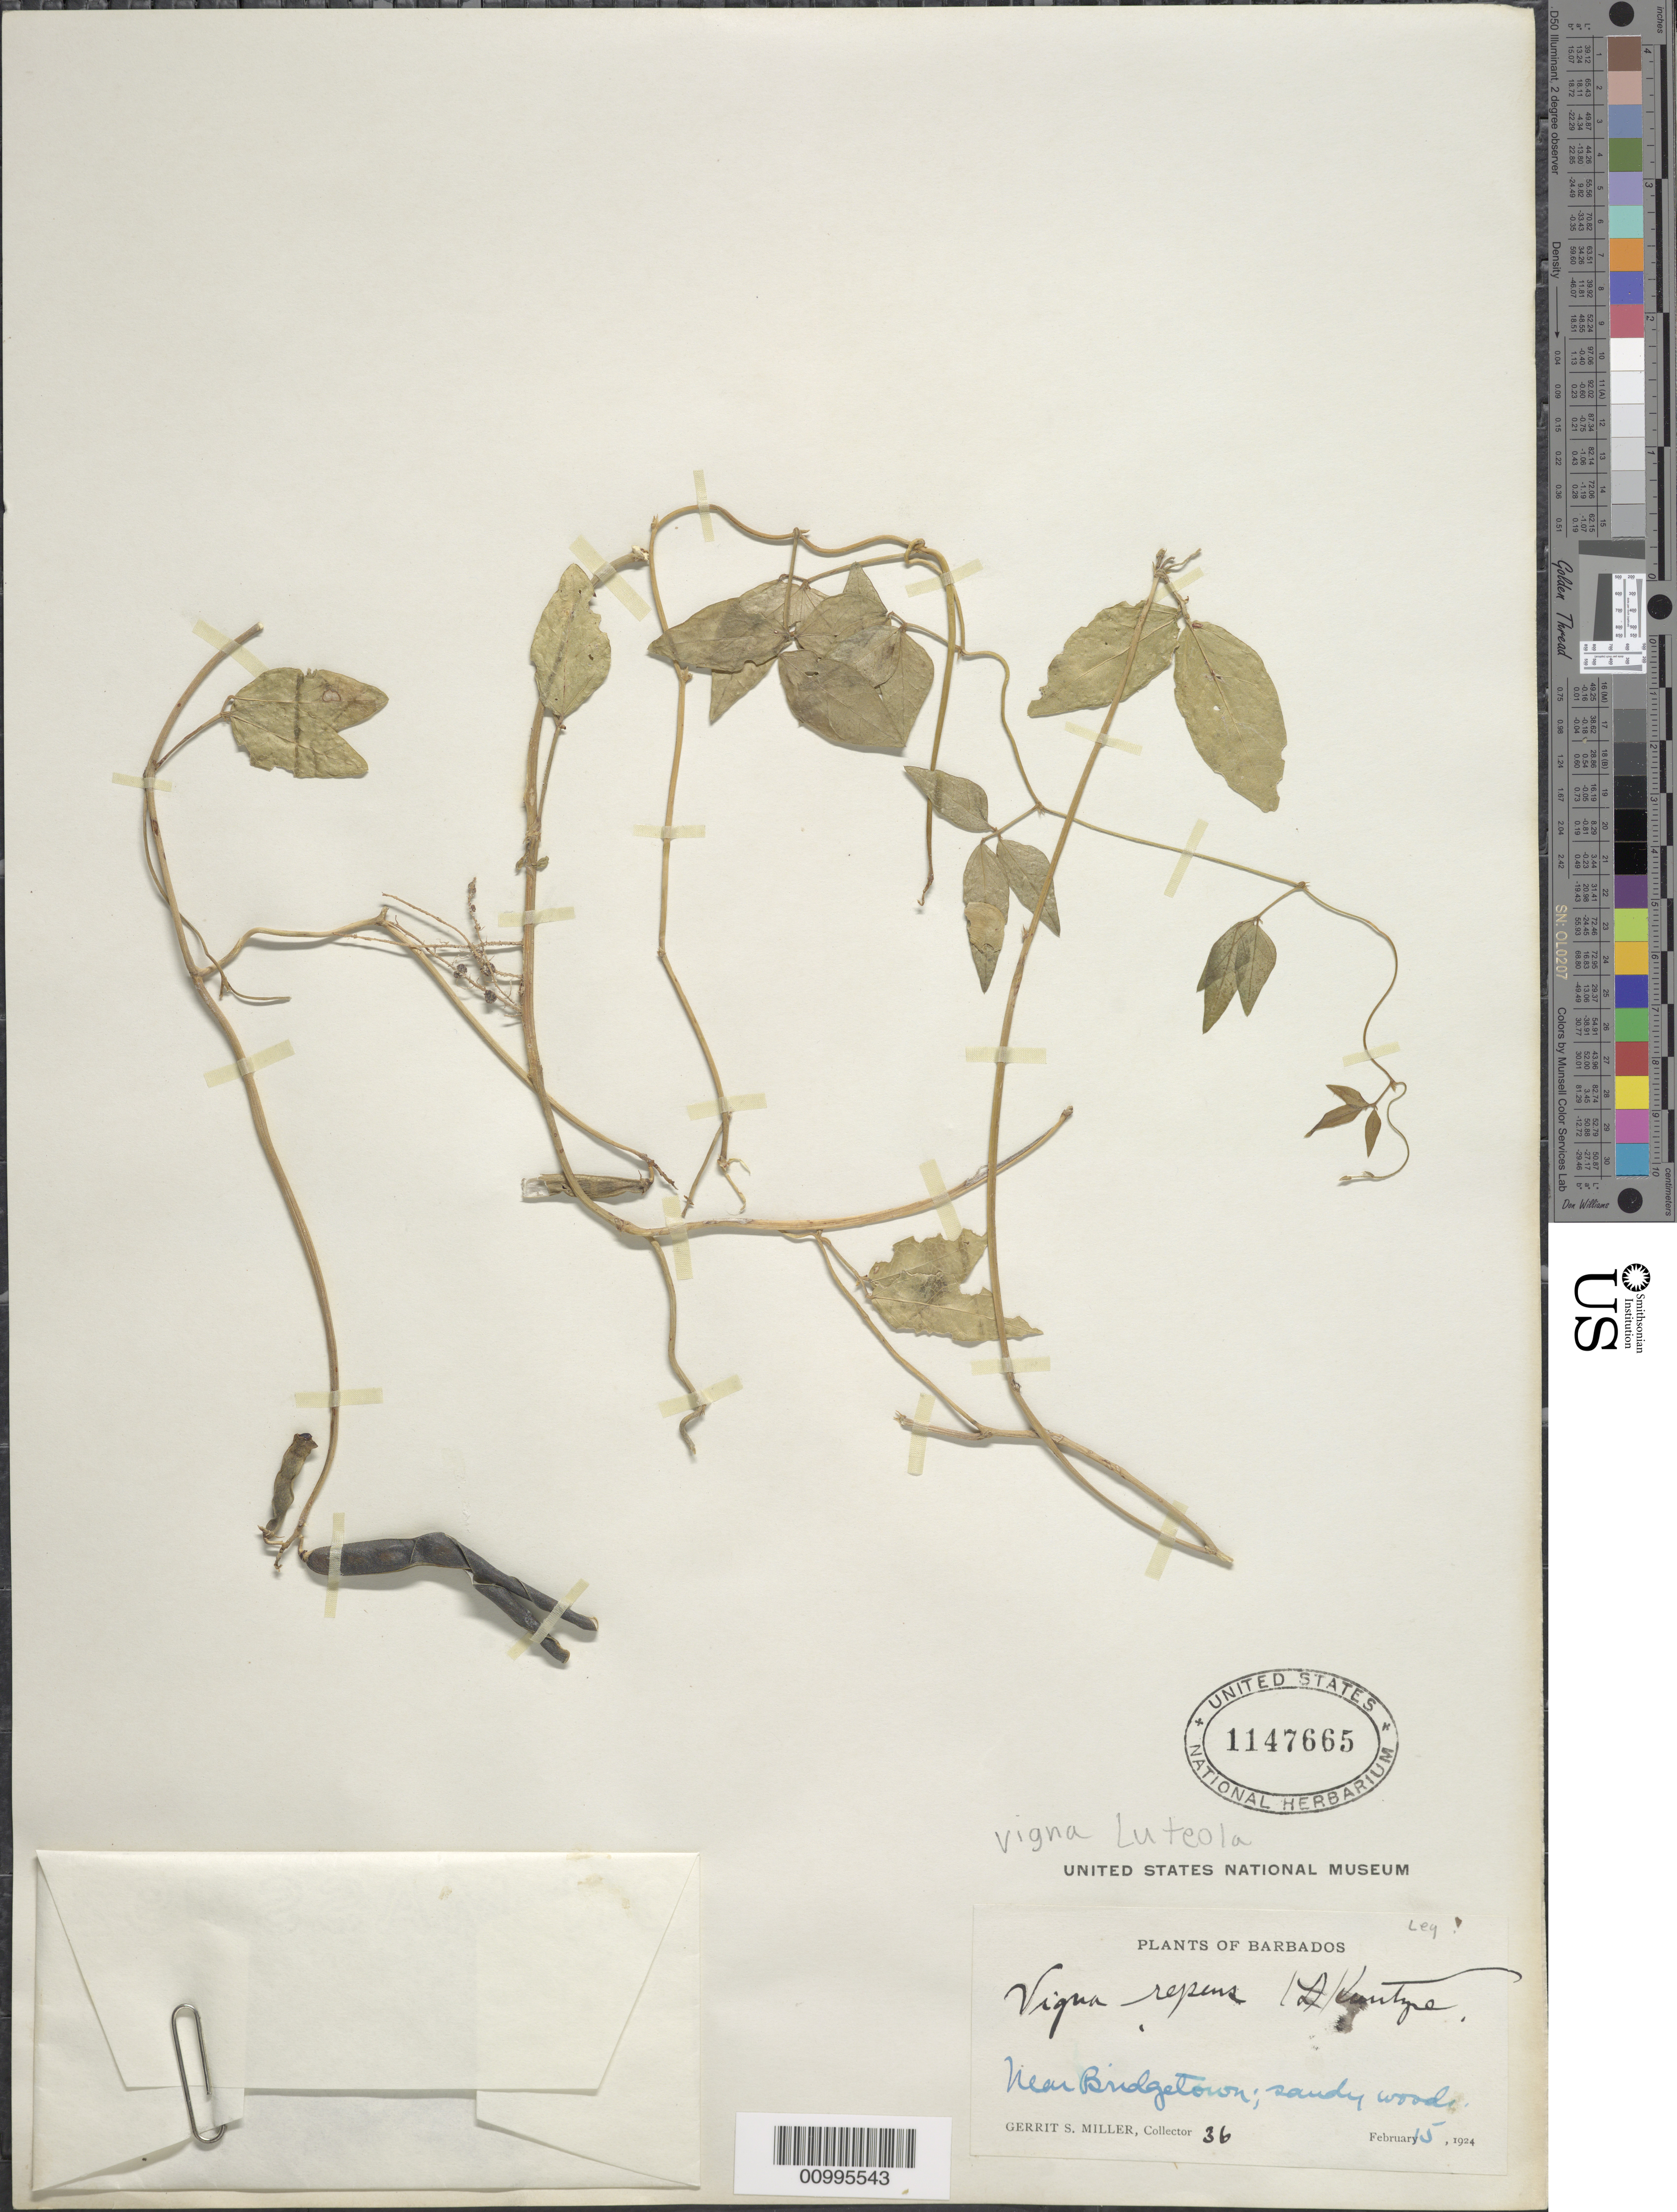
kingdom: Plantae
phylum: Tracheophyta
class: Magnoliopsida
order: Fabales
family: Fabaceae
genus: Vigna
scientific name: Vigna luteola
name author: (Jacq.) Benth.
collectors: G. S. Miller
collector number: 36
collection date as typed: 15 Feb 1924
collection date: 1924-02-15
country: Barbados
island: Barbados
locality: Near Bridgetown; sandy woods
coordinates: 0 N, 0 E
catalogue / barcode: US 1147665